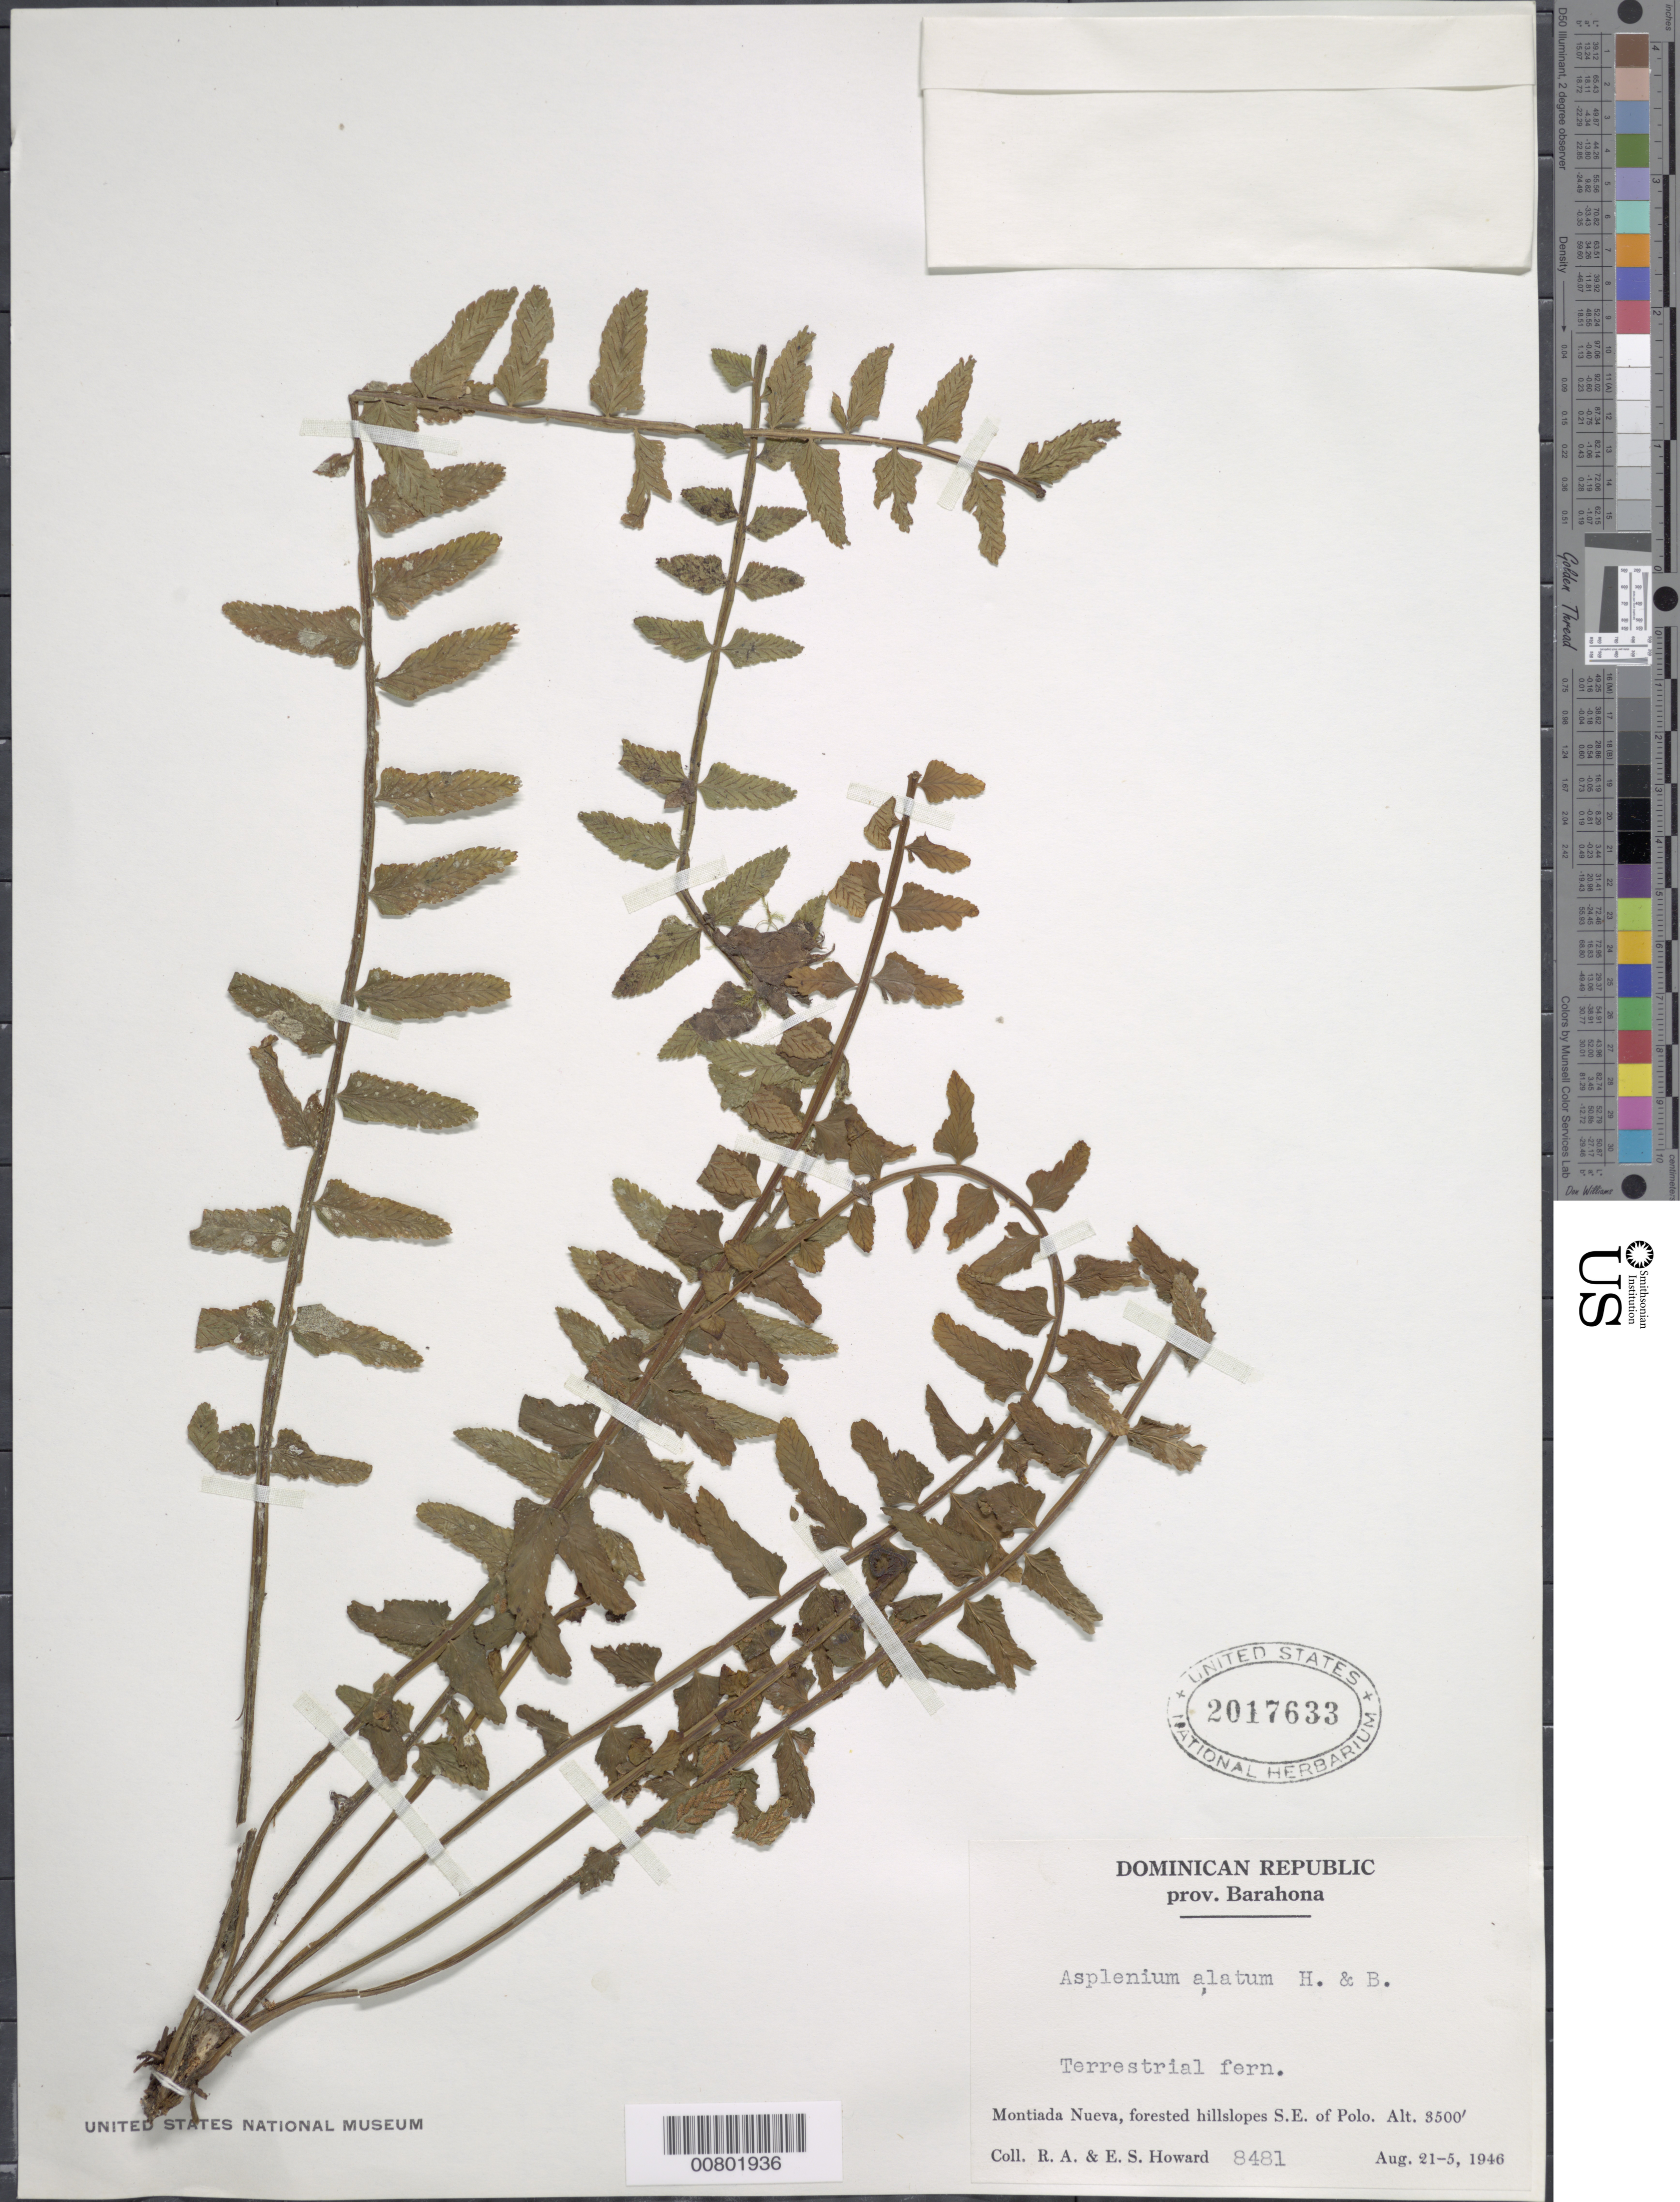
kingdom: Plantae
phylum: Tracheophyta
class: Polypodiopsida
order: Polypodiales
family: Aspleniaceae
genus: Asplenium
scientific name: Asplenium alatum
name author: Humb. & Bonpl. ex Willd.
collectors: R. A. Howard & E. S. Howard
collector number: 8481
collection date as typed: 21 Aug 1946 to 25 Aug 1946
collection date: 1946-08-21/1946-08-25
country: Dominican Republic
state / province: Barahona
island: Hispaniola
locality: Montiada Nueva, SE of Polo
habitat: Forested hillslopes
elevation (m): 1067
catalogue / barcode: US 2017633